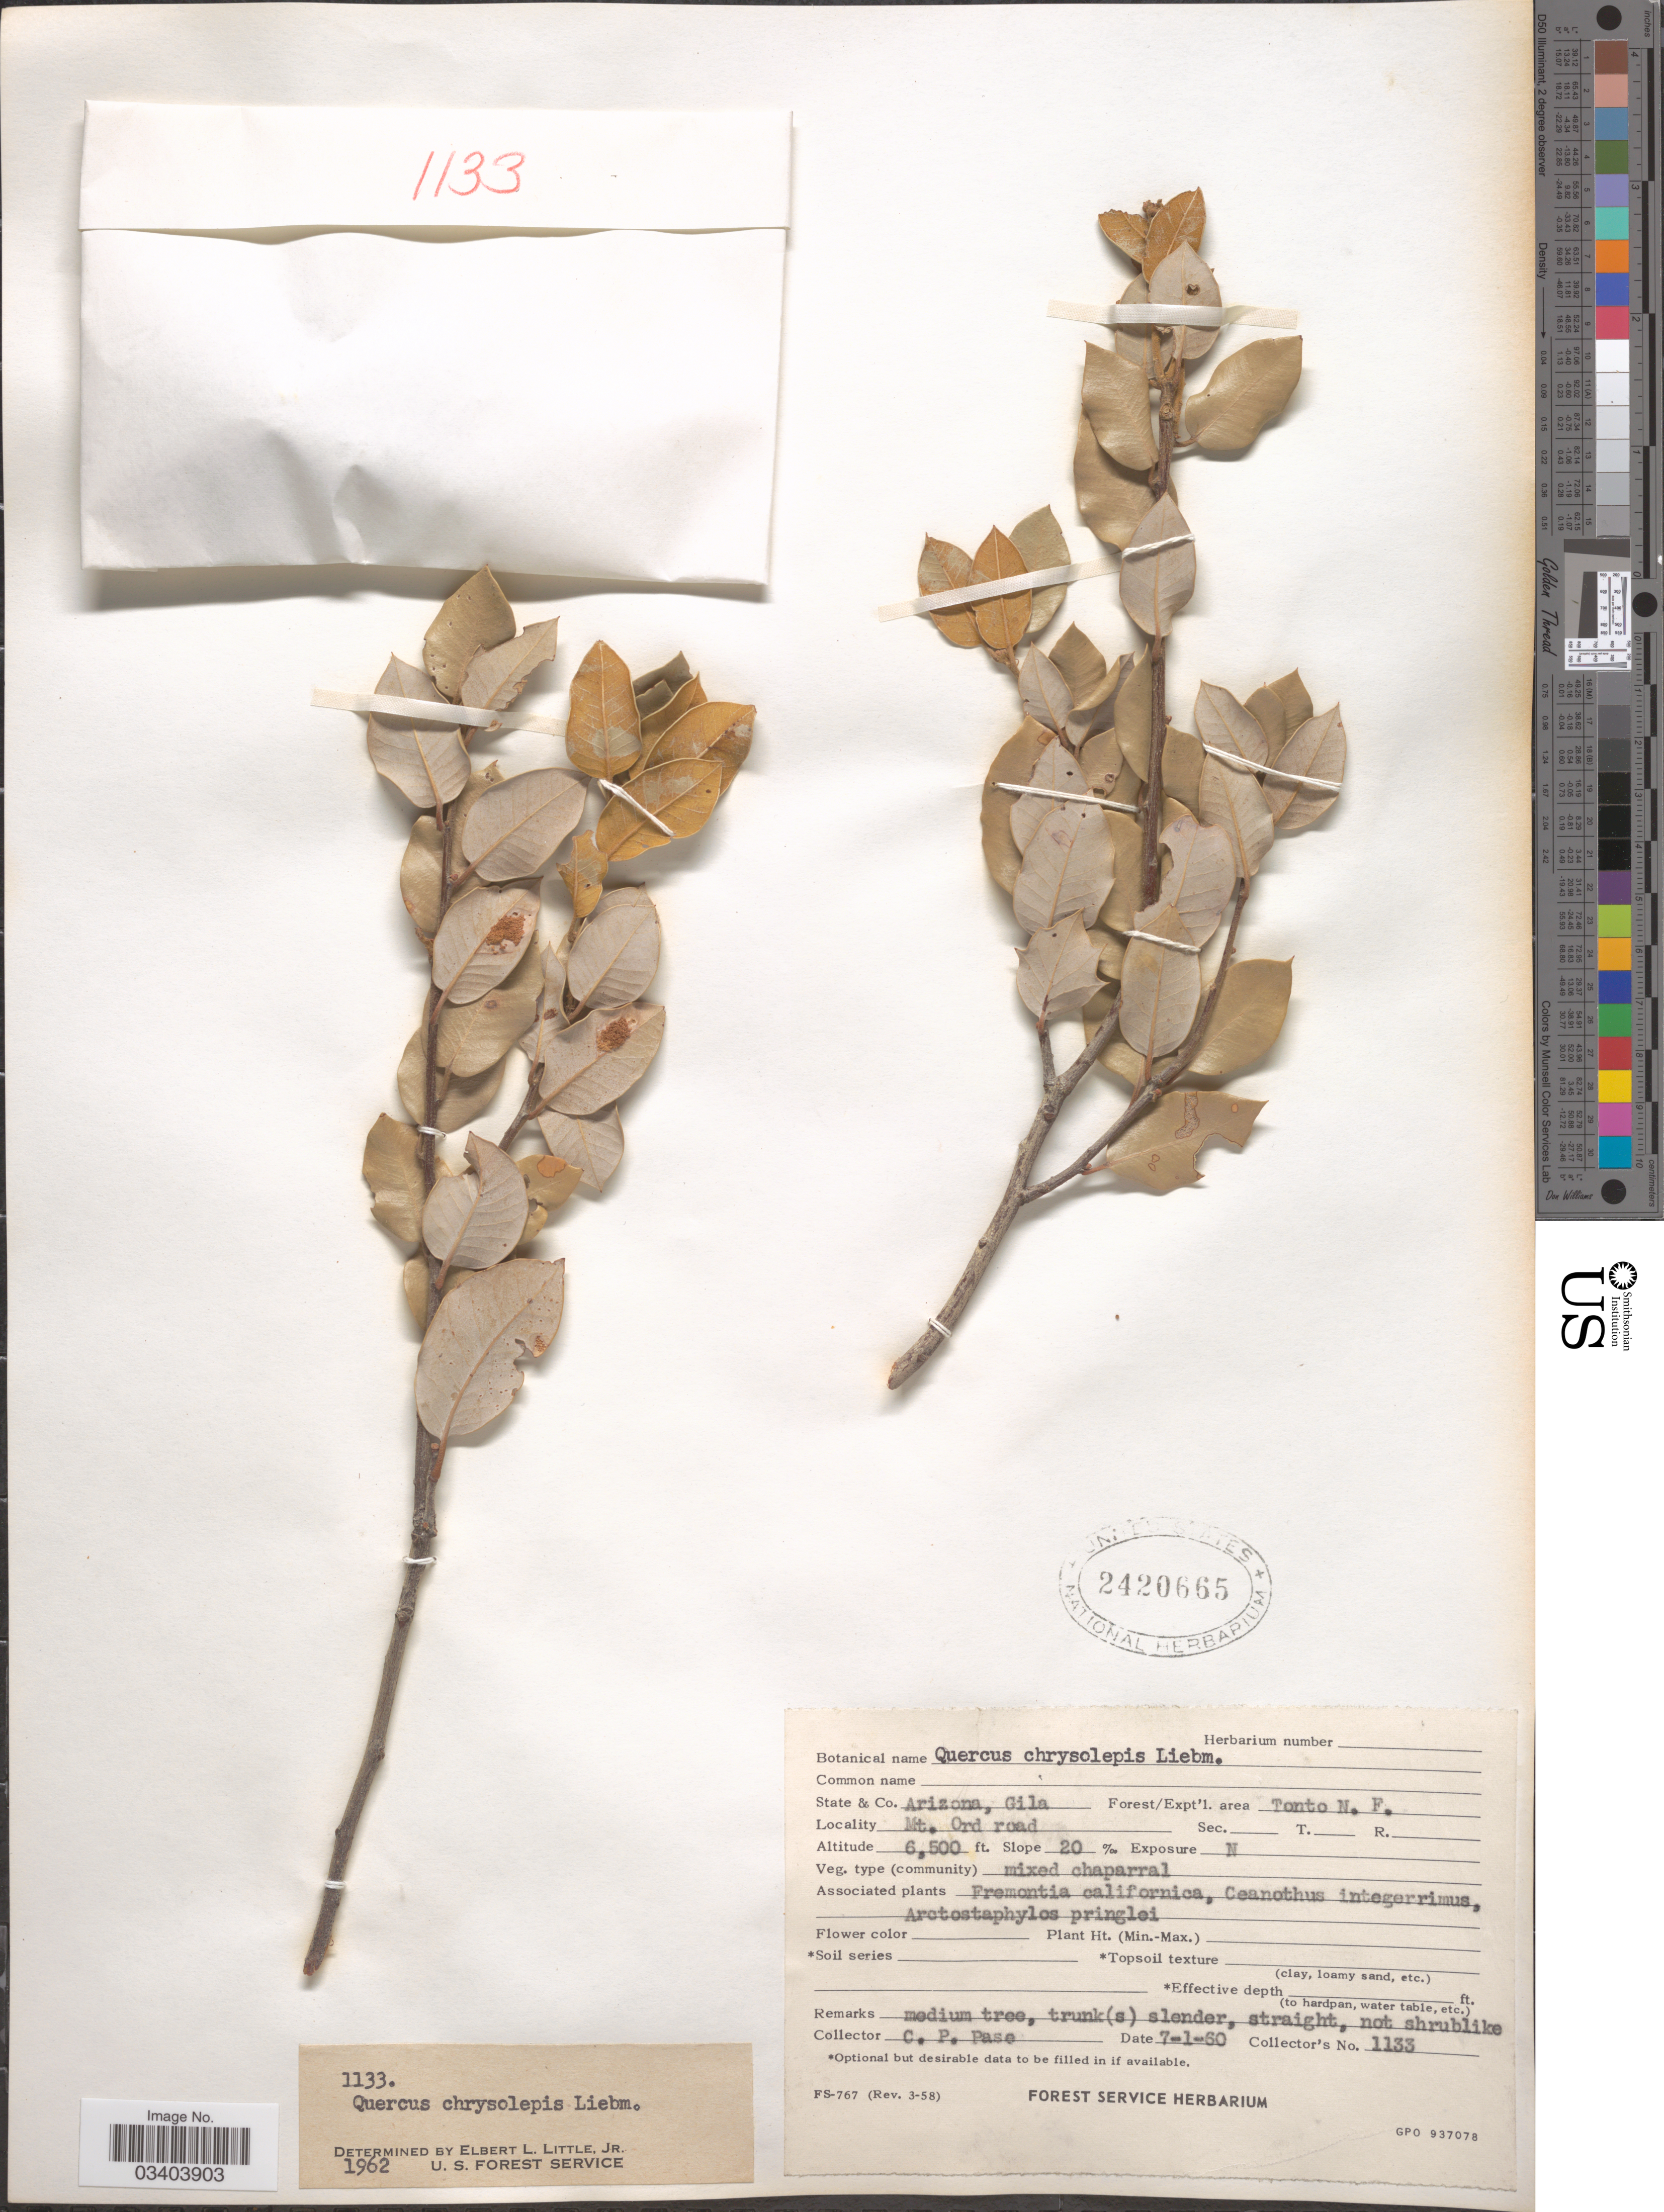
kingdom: Plantae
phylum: Tracheophyta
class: Magnoliopsida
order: Fagales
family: Fagaceae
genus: Quercus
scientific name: Quercus chrysolepis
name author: Liebm.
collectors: C. P. Pase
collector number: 1133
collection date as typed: Transcribed d/m/y: 1/7/60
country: United States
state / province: Arizona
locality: State & Co. Arizona, Gila. Forest/ Expt'l. area Tonto N.F. Mt. Ord road.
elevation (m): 1981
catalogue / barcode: US 2420665